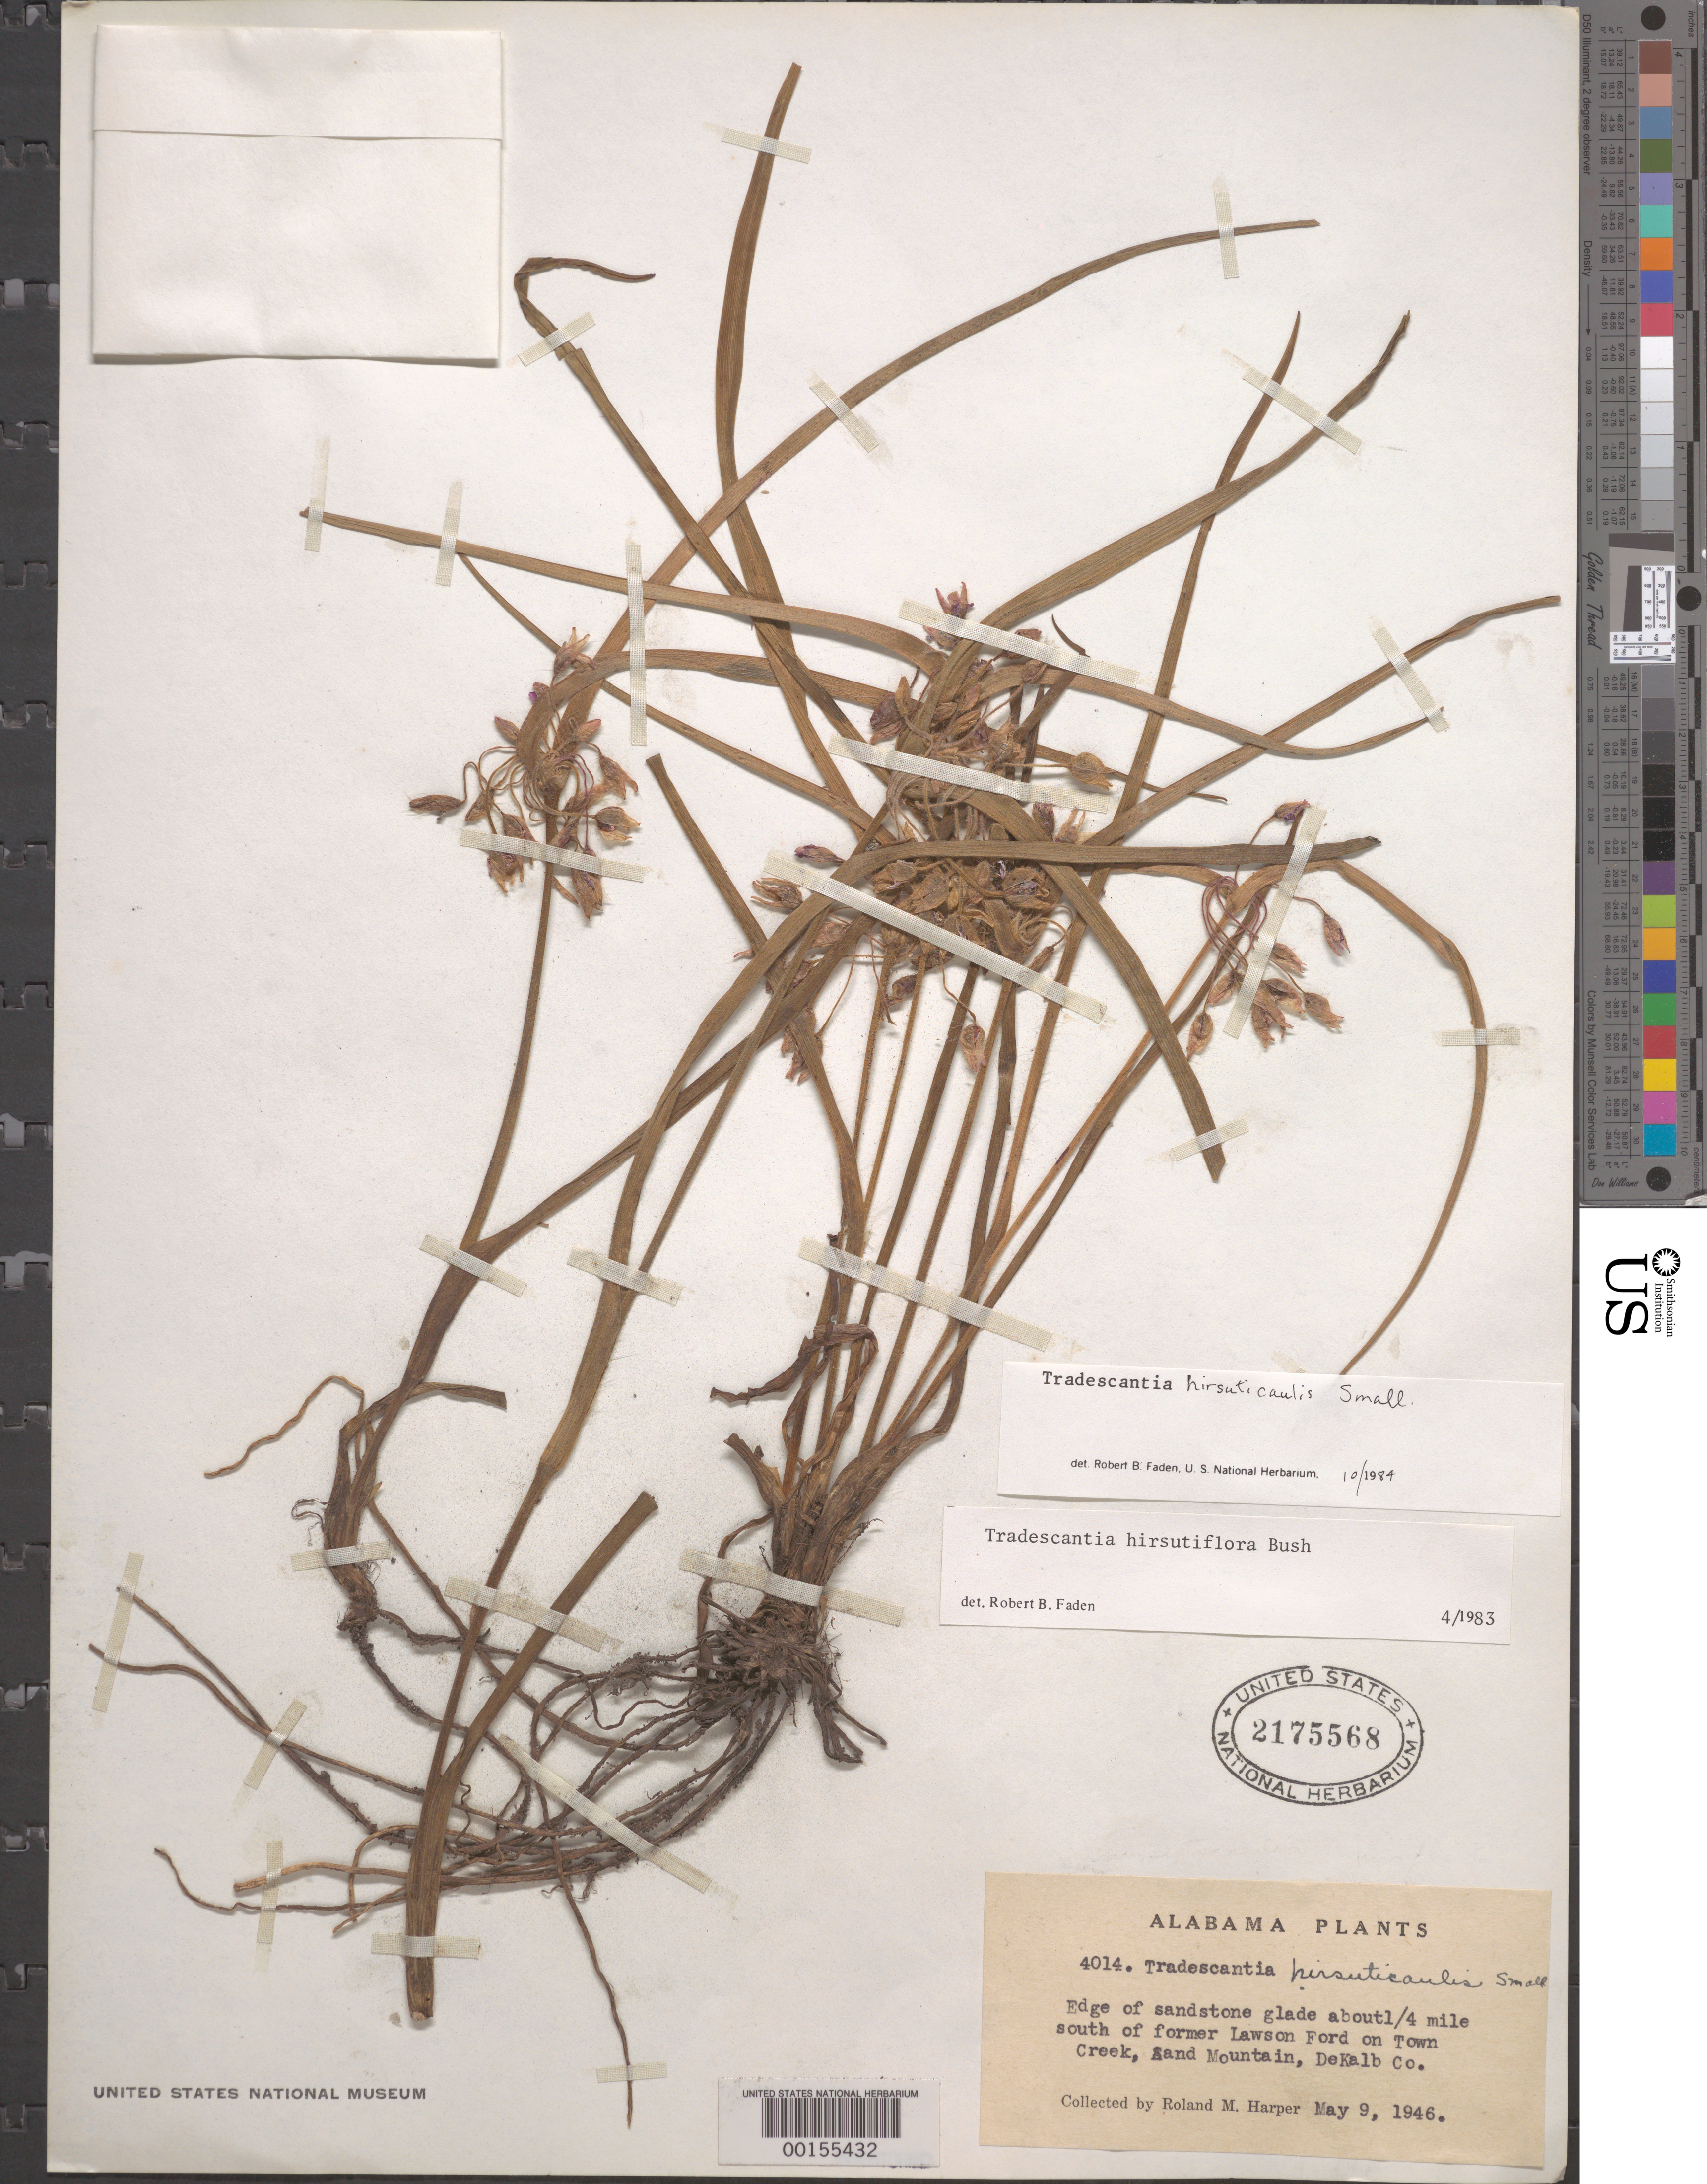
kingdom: Plantae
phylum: Tracheophyta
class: Liliopsida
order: Commelinales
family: Commelinaceae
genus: Tradescantia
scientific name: Tradescantia hirsuticaulis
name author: Small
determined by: Faden, Robert B., (US), Smithsonian Institution - National Museum of Natural History (UNITED STATES)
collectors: R. M. Harper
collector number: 4014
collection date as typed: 09 May 1946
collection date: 1946-05-09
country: United States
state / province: Alabama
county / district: Dekalb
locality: Sand mountain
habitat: Sandstone glade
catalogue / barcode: US 2175568